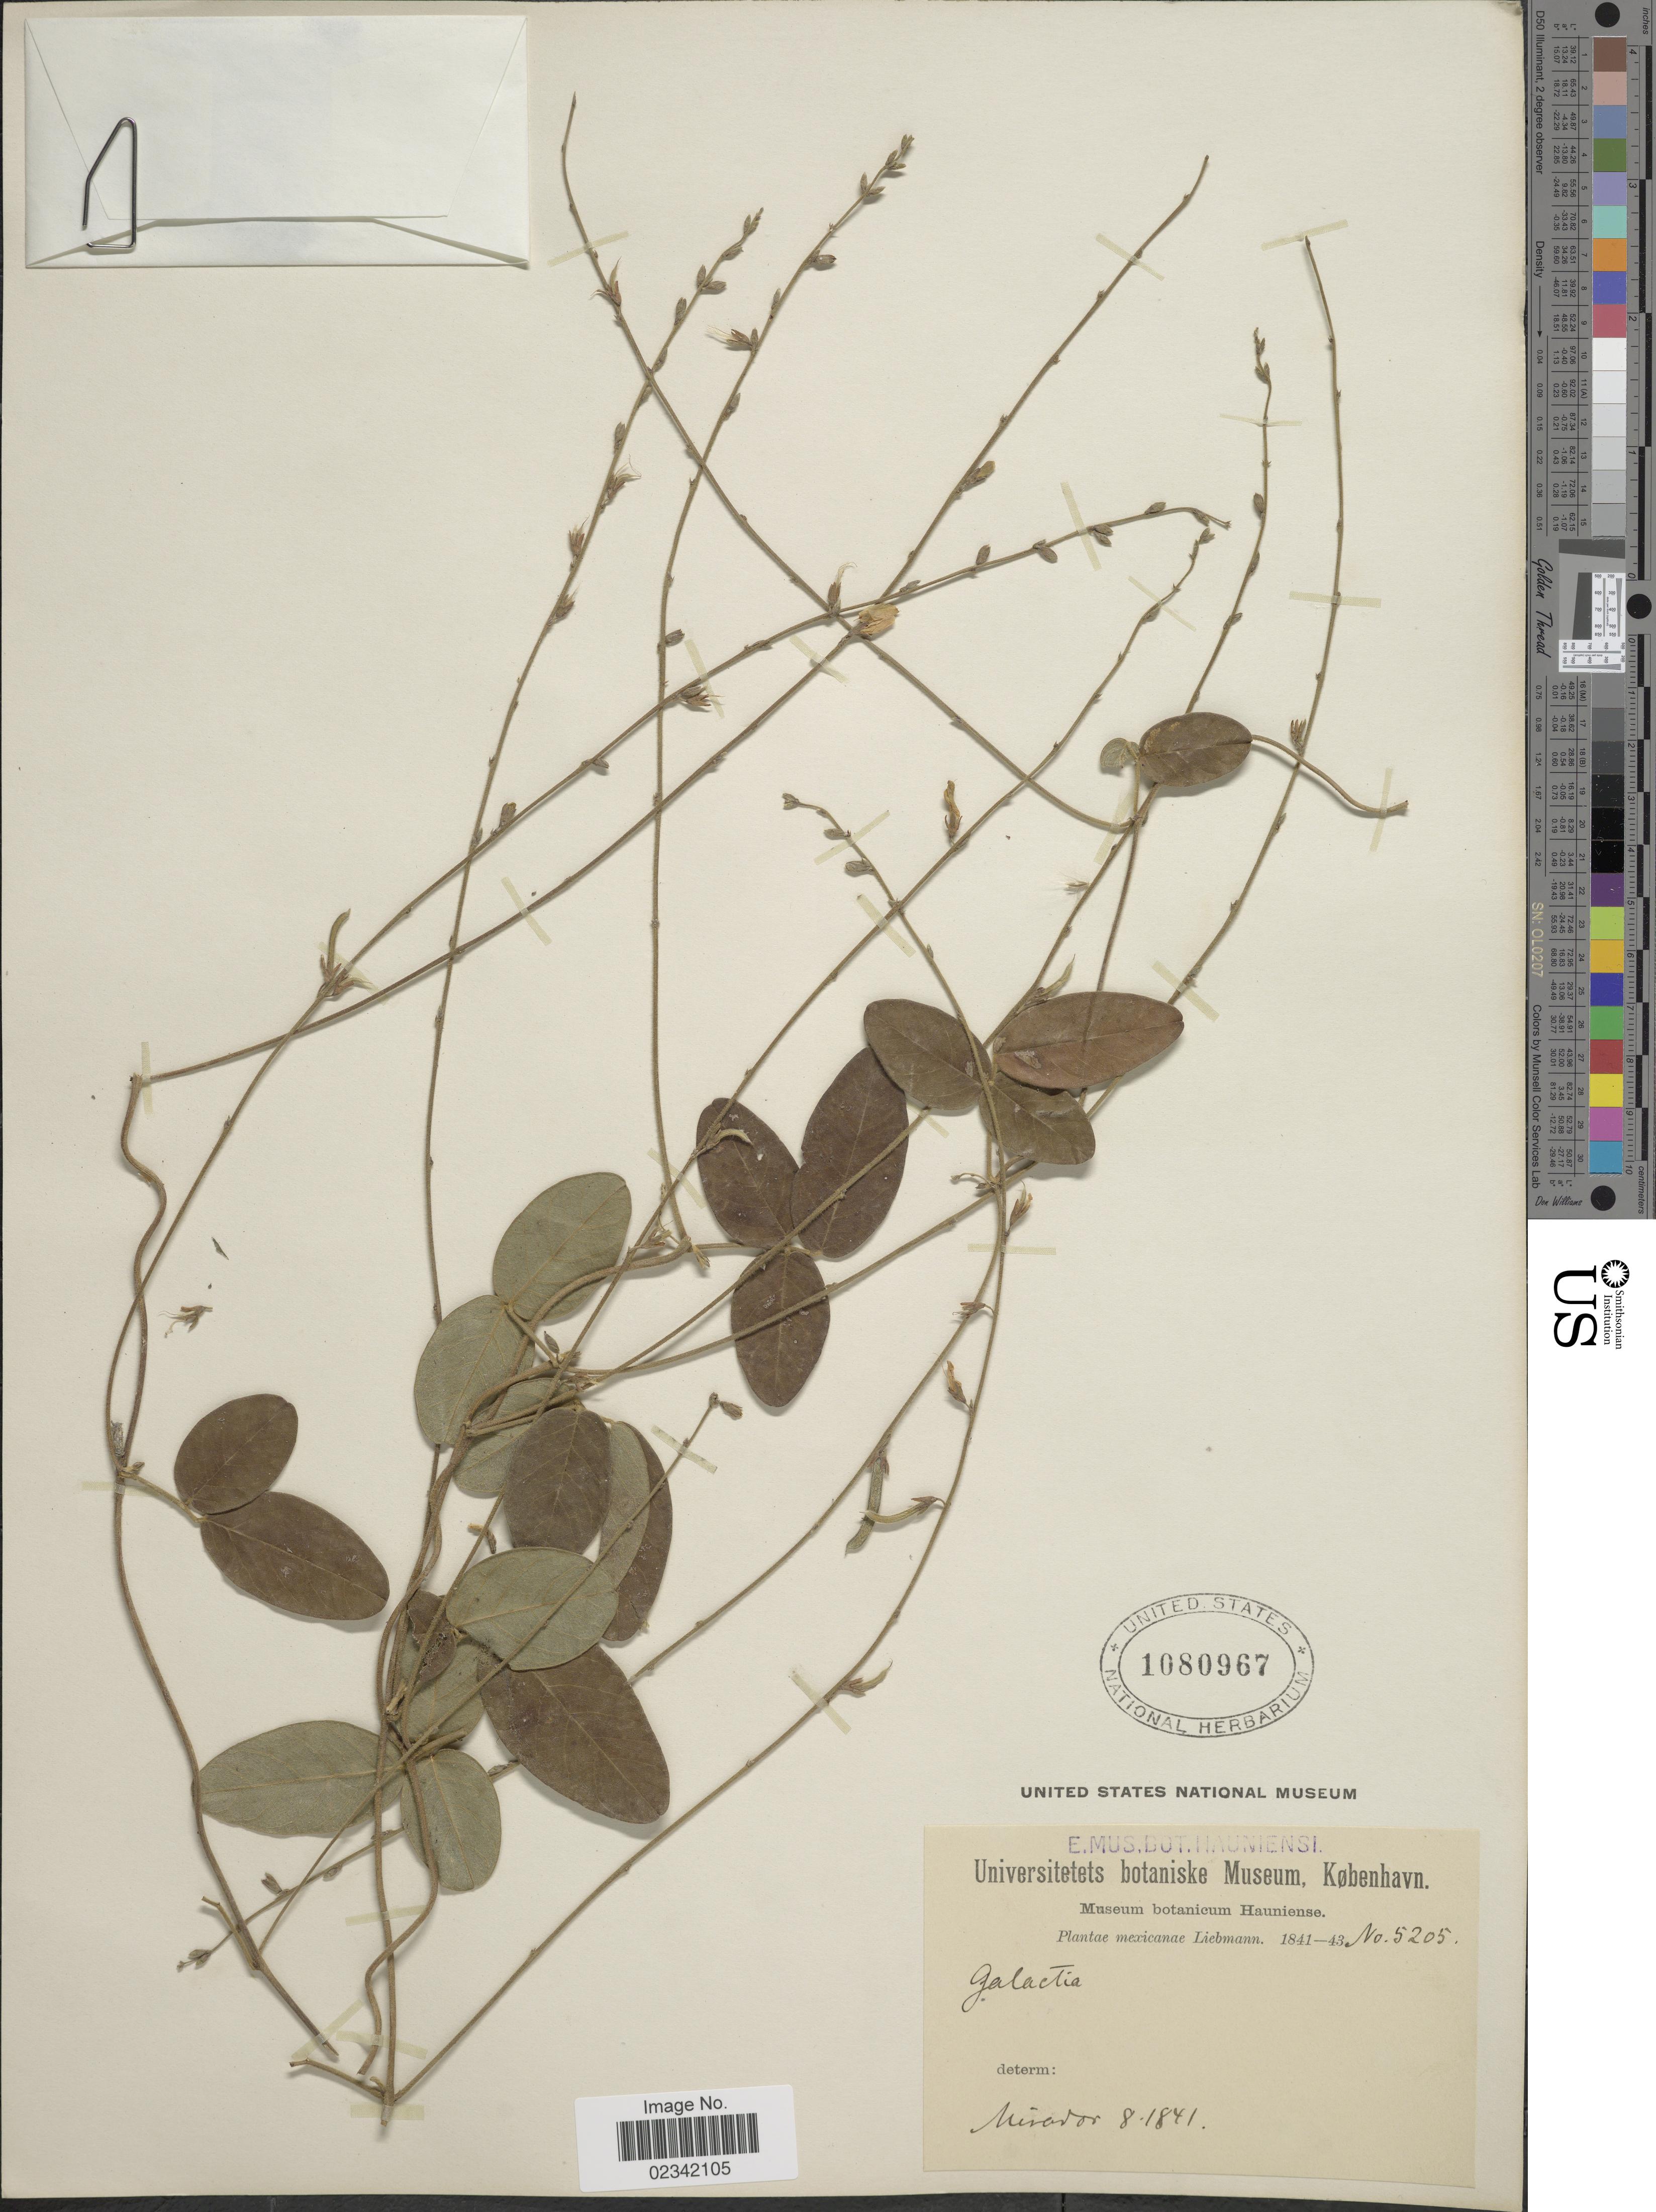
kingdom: Plantae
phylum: Tracheophyta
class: Magnoliopsida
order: Fabales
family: Fabaceae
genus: Galactia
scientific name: Galactia striata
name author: (Jacq.) Urb.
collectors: Liebmann, --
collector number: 5205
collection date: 1841-08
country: Mexico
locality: Mirador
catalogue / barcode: US 1080967